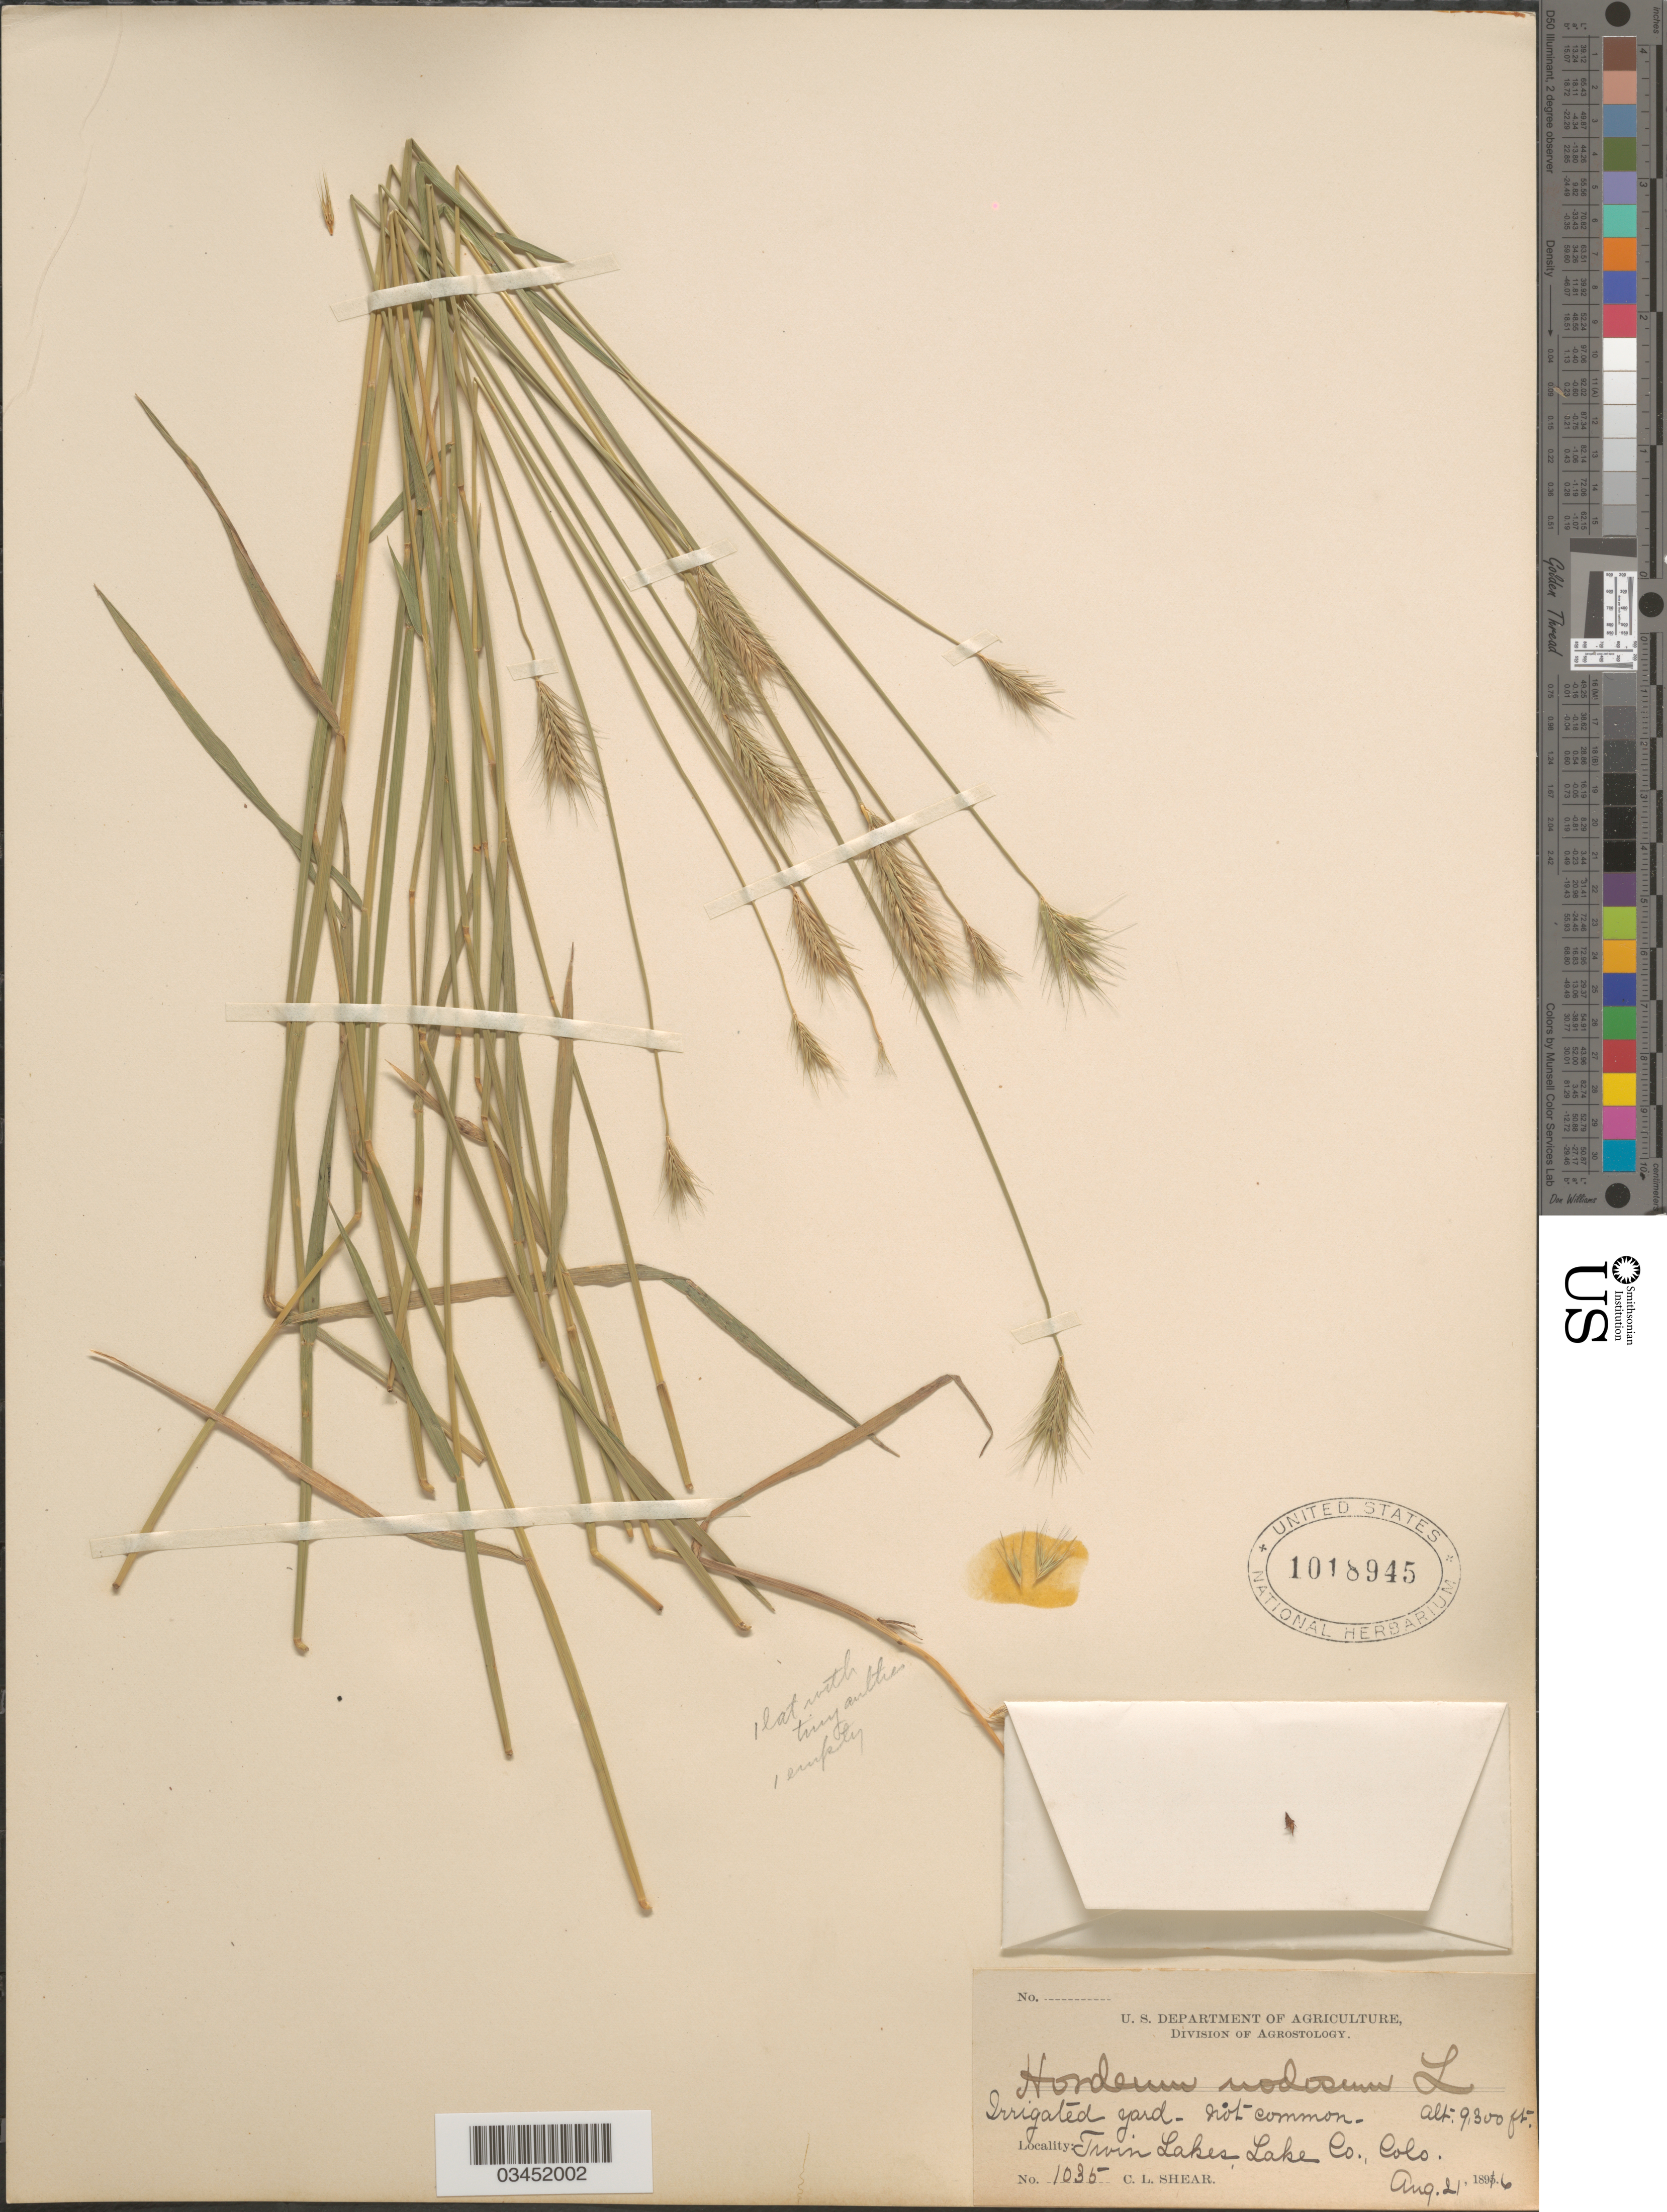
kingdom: Plantae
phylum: Tracheophyta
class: Liliopsida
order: Poales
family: Poaceae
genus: Hordeum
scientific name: Hordeum brachyantherum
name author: Nevski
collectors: C. L. Shear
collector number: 1035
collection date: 1896-08-21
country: United States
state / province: Colorado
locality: Twin Lakes, Lake Co.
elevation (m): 2835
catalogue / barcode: US 1018945